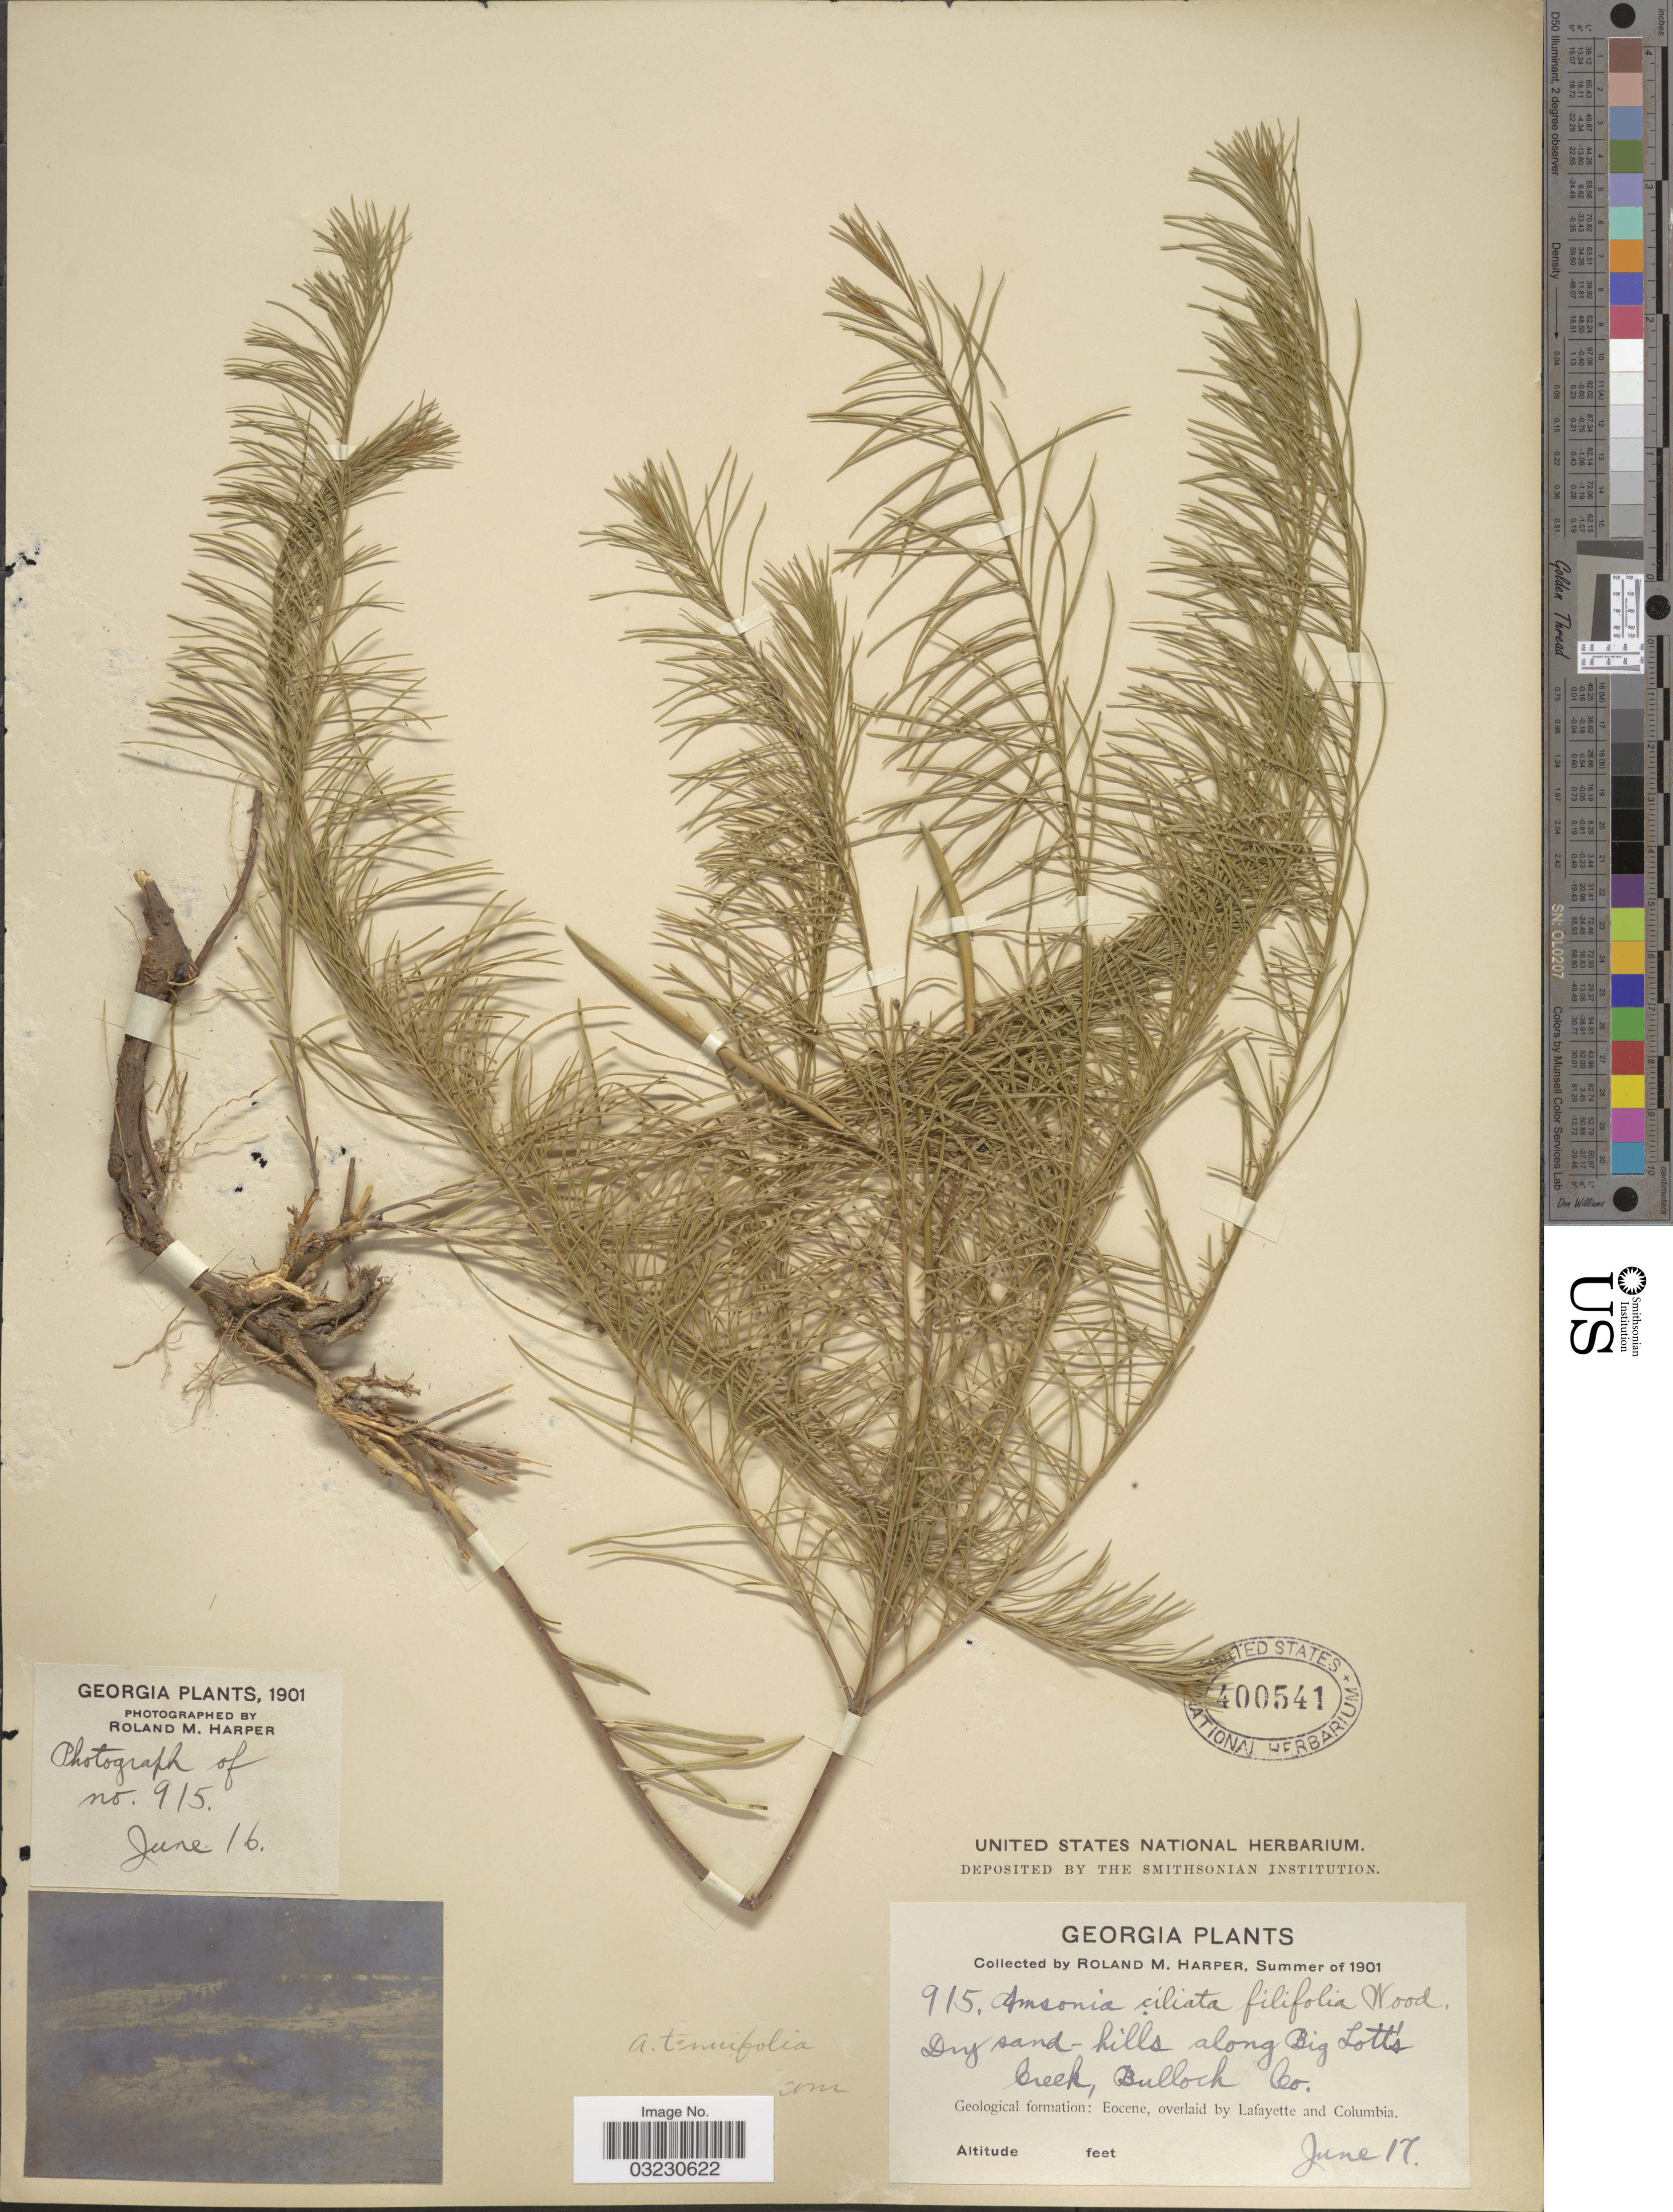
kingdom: Plantae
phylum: Tracheophyta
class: Magnoliopsida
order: Gentianales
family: Apocynaceae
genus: Amsonia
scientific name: Amsonia tenuifolia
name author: (Raf.) R.A. Harper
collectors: R. M. Harper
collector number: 915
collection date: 1901-06-17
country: United States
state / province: Georgia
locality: Dry sand-hills along Big Lott's Creek, Bullock Co.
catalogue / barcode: US 400541